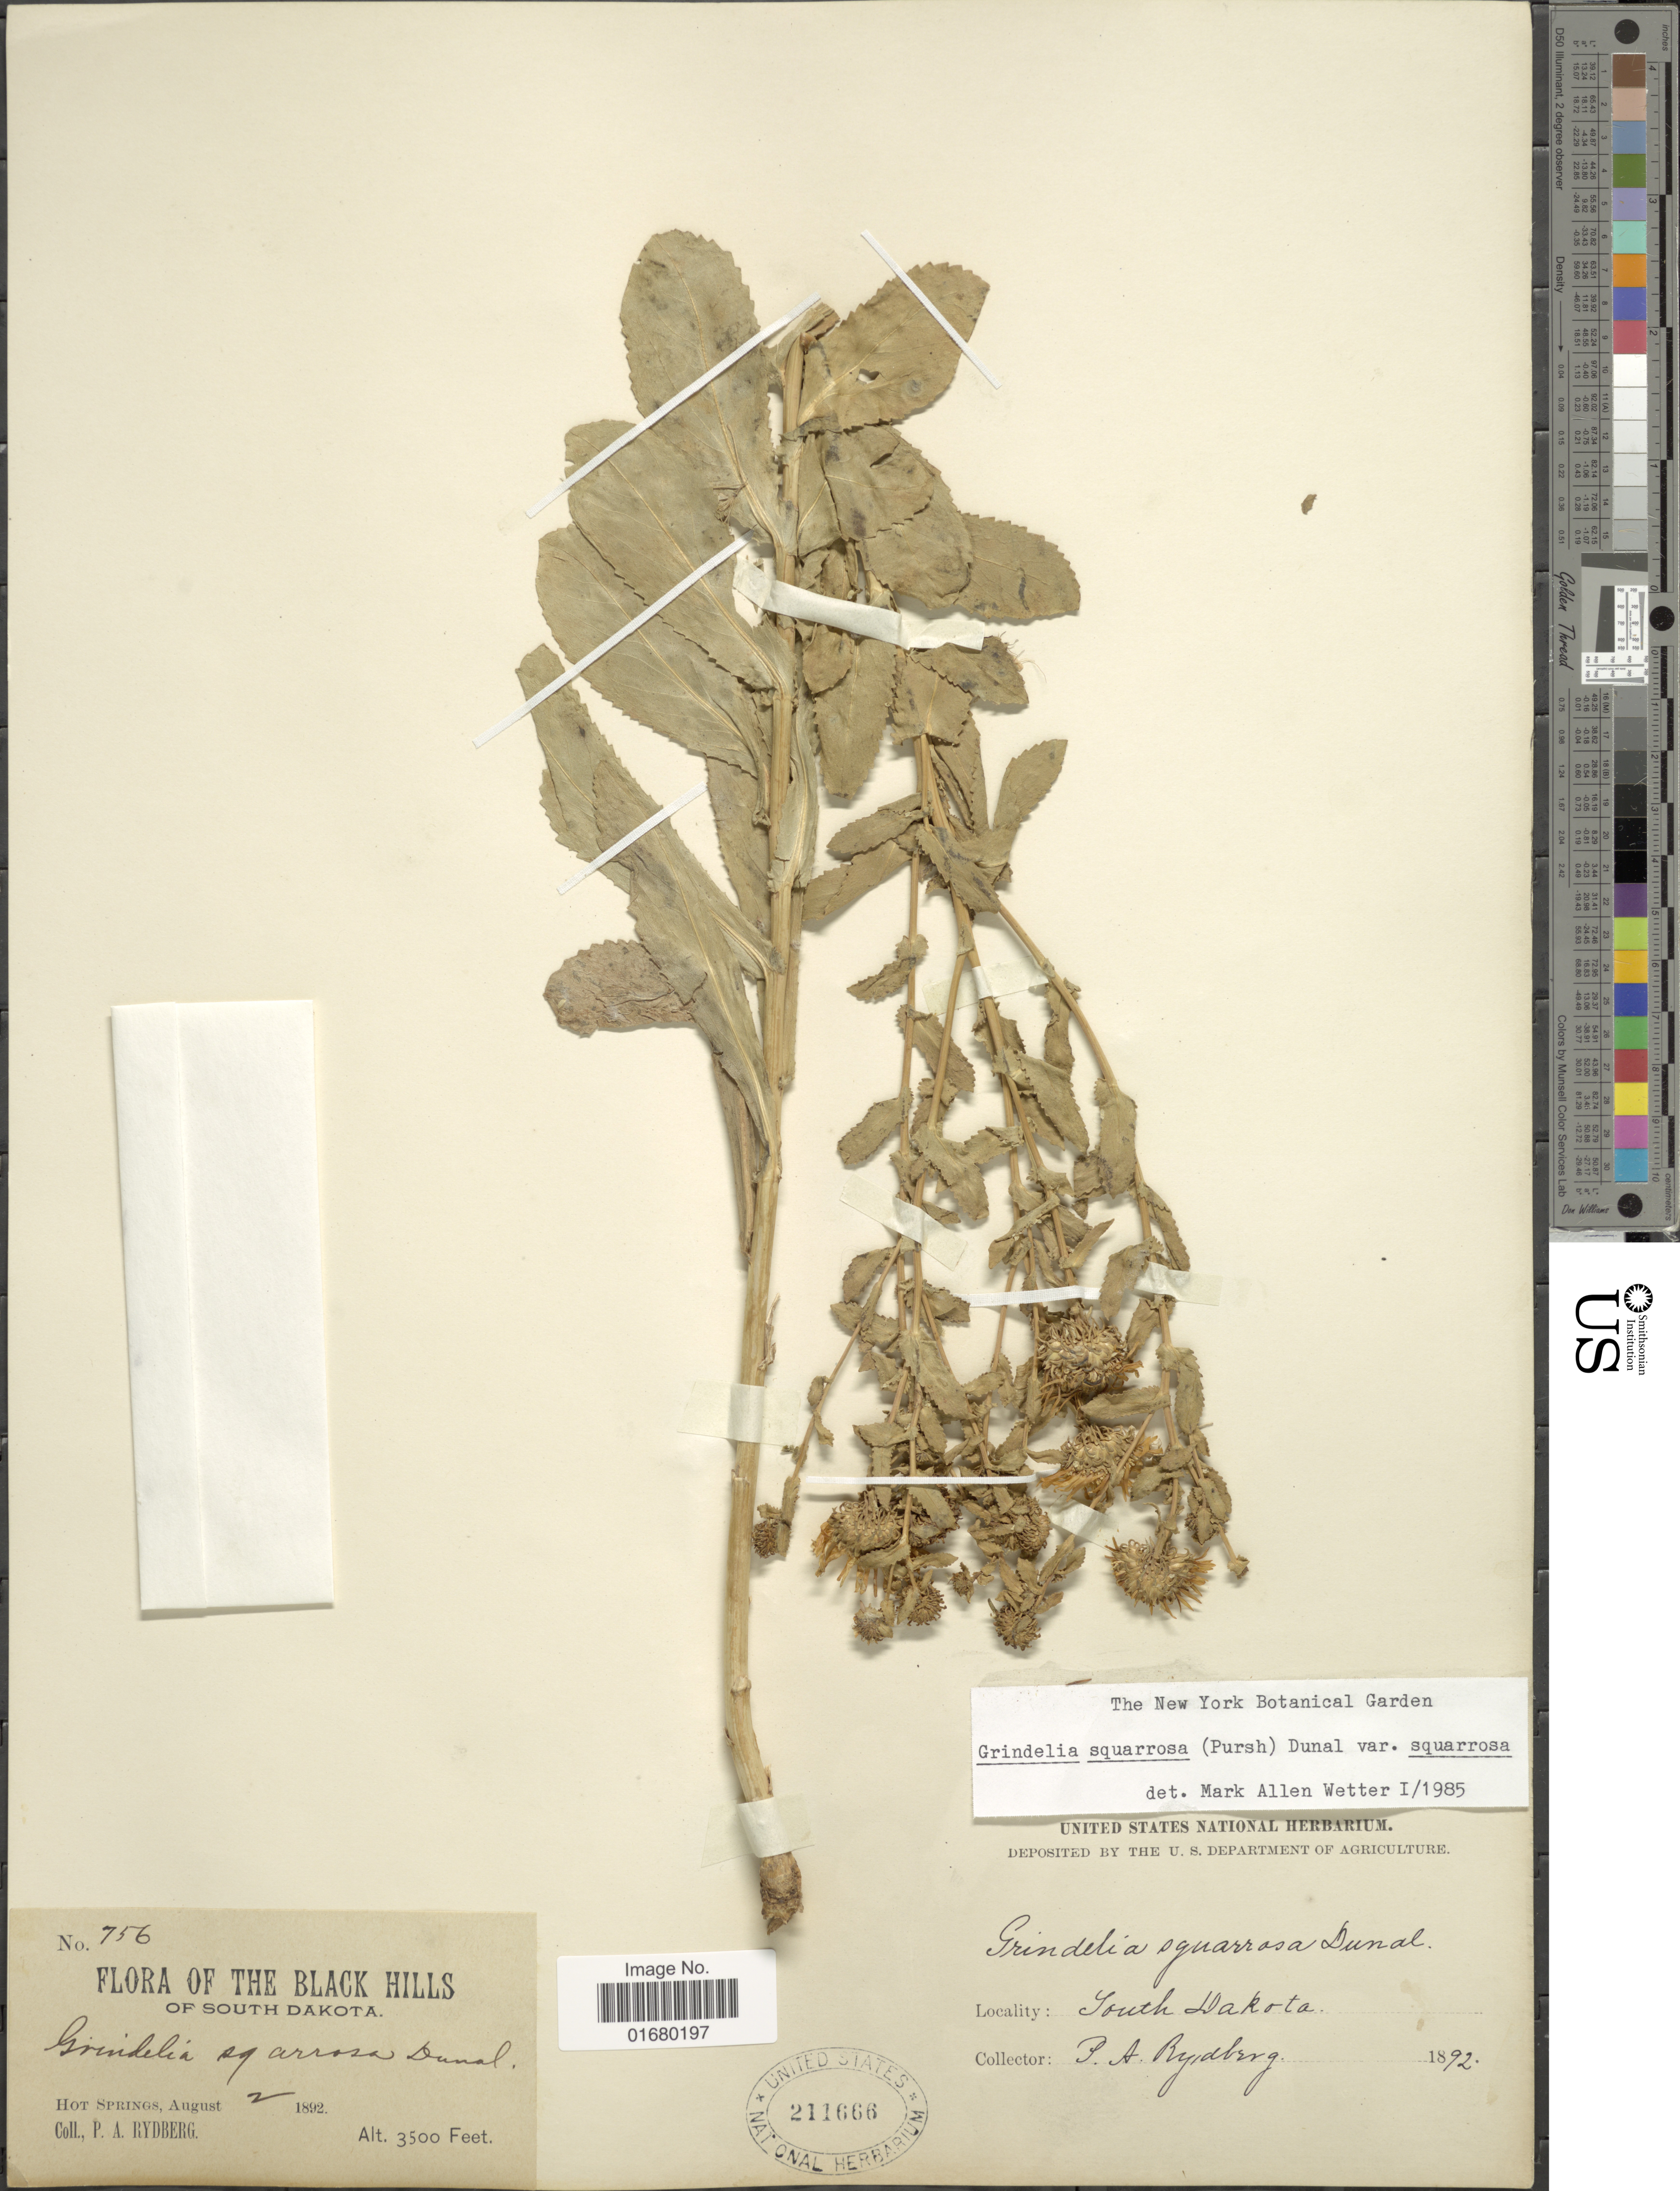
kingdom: Plantae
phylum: Tracheophyta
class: Magnoliopsida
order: Asterales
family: Asteraceae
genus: Grindelia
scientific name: Grindelia squarrosa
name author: (Pursh) Dunal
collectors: P. A. Rydberg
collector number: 756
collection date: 1892-08-02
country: United States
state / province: South Dakota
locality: The Black Hills, Hot springs.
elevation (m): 1067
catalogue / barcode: US 211666